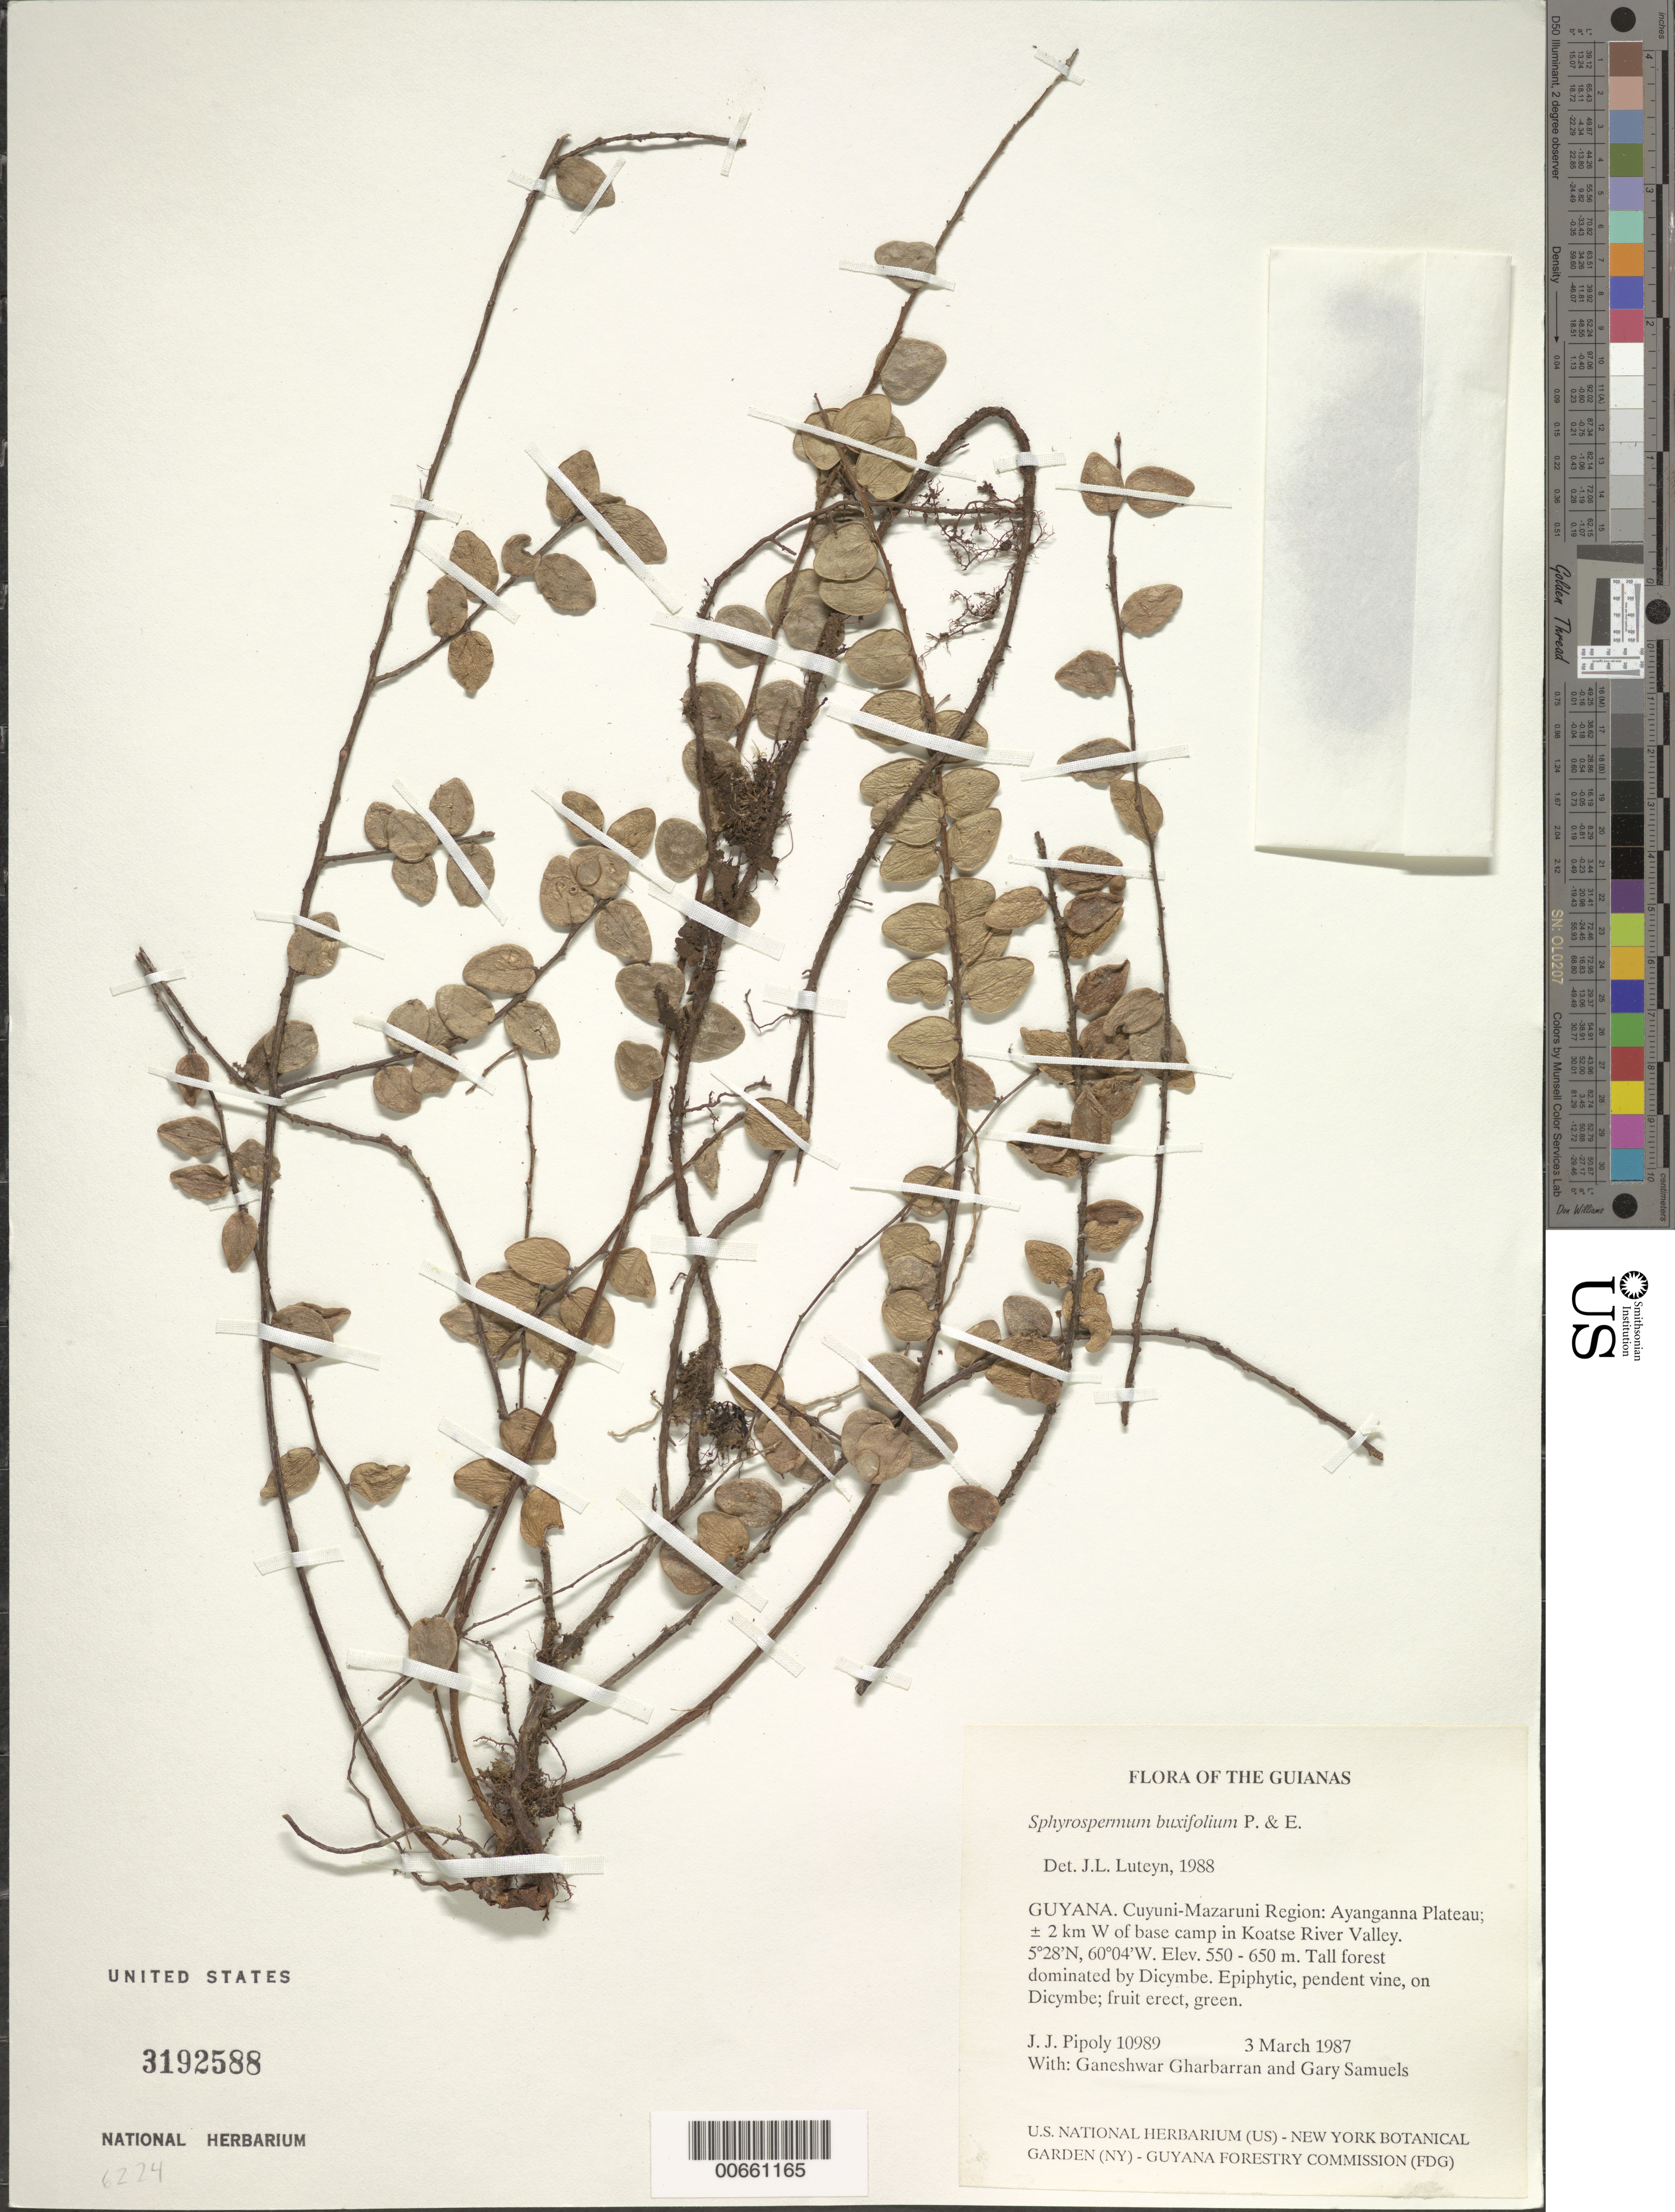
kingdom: Plantae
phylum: Tracheophyta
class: Magnoliopsida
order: Ericales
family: Ericaceae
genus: Sphyrospermum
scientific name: Sphyrospermum buxifolium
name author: Poepp. & Endl.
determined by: Luteyn, J. L.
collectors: J. J. Pipoly, G. Gharbarran & G. Samuels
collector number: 10989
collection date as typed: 3 March 1987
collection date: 1987-03-03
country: Guyana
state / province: Cuyuni-Mazaruni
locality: Ayanganna Plateau; ± 2 km W of base camp in Koatse River Valley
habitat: Tall forest dominated by Dicymbe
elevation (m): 550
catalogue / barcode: US 3192588